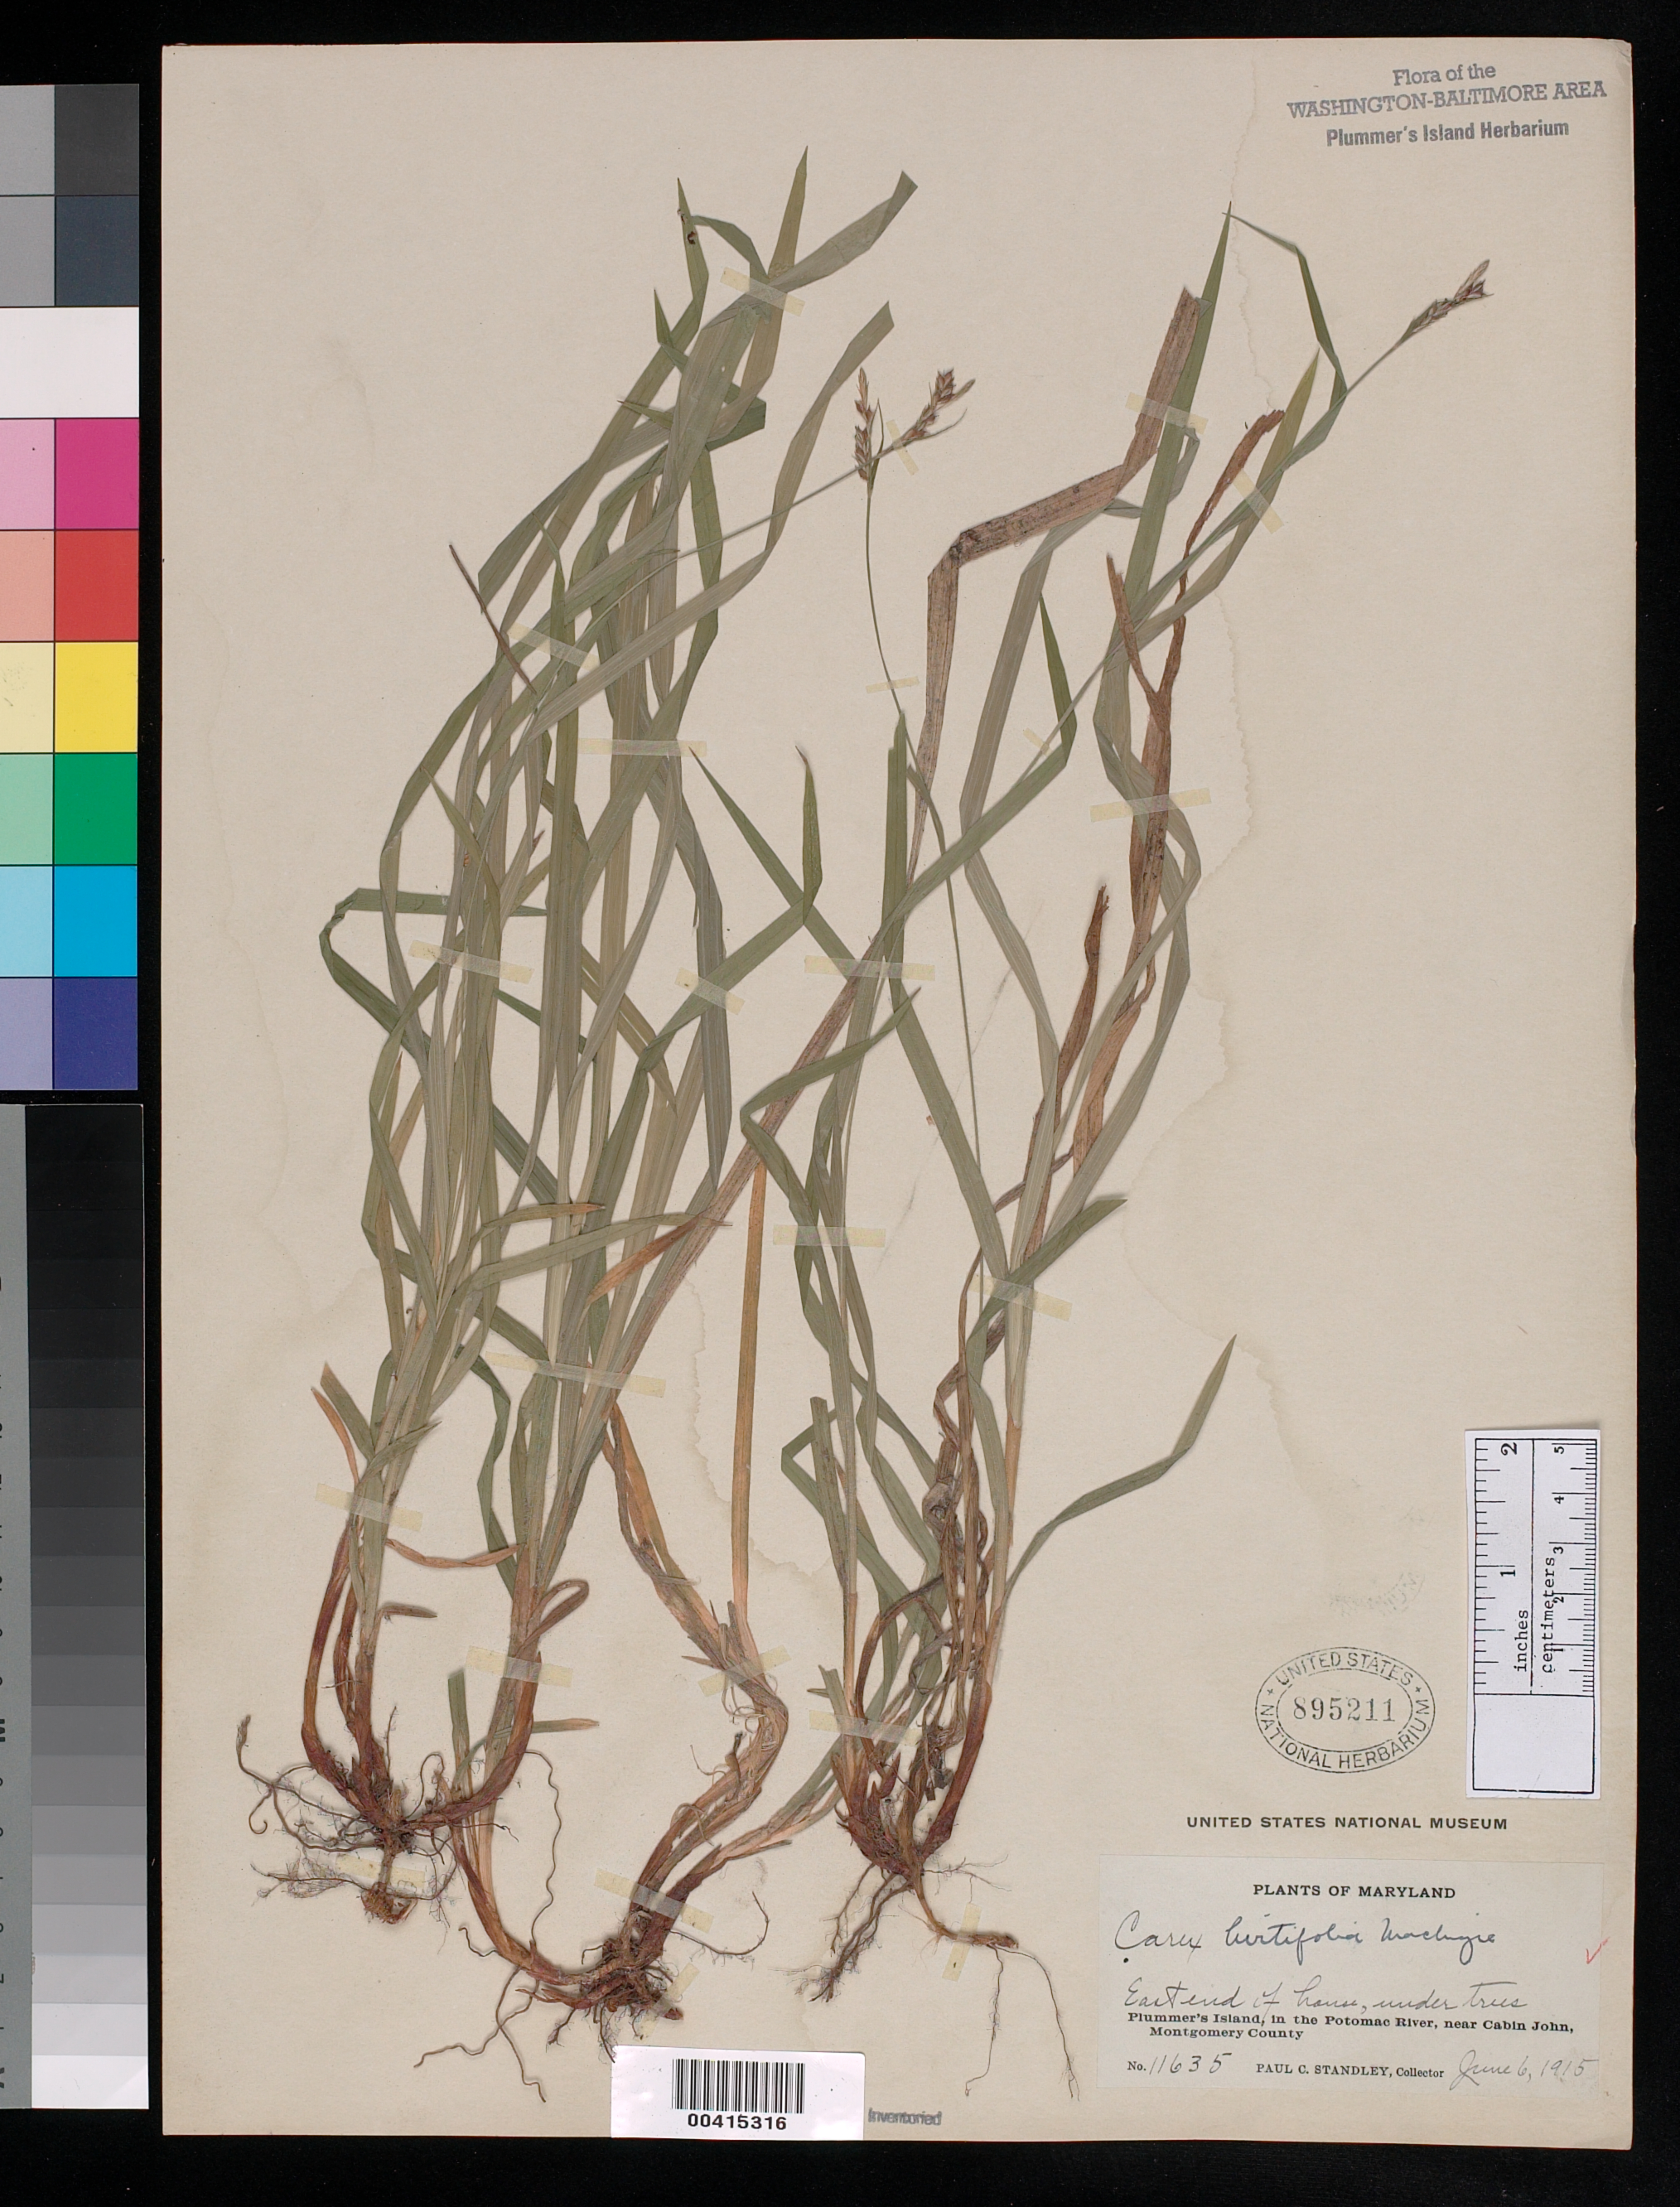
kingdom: Plantae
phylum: Tracheophyta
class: Liliopsida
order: Poales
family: Cyperaceae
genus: Carex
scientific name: Carex hirtifolia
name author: Mack.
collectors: P. C. Standley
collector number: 11635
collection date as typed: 06 Jun 1915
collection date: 1915-06-06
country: United States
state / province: Maryland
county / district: Montgomery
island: Plummers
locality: Plummer's Island; east end of House Plummers Island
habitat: Under trees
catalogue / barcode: US 895211